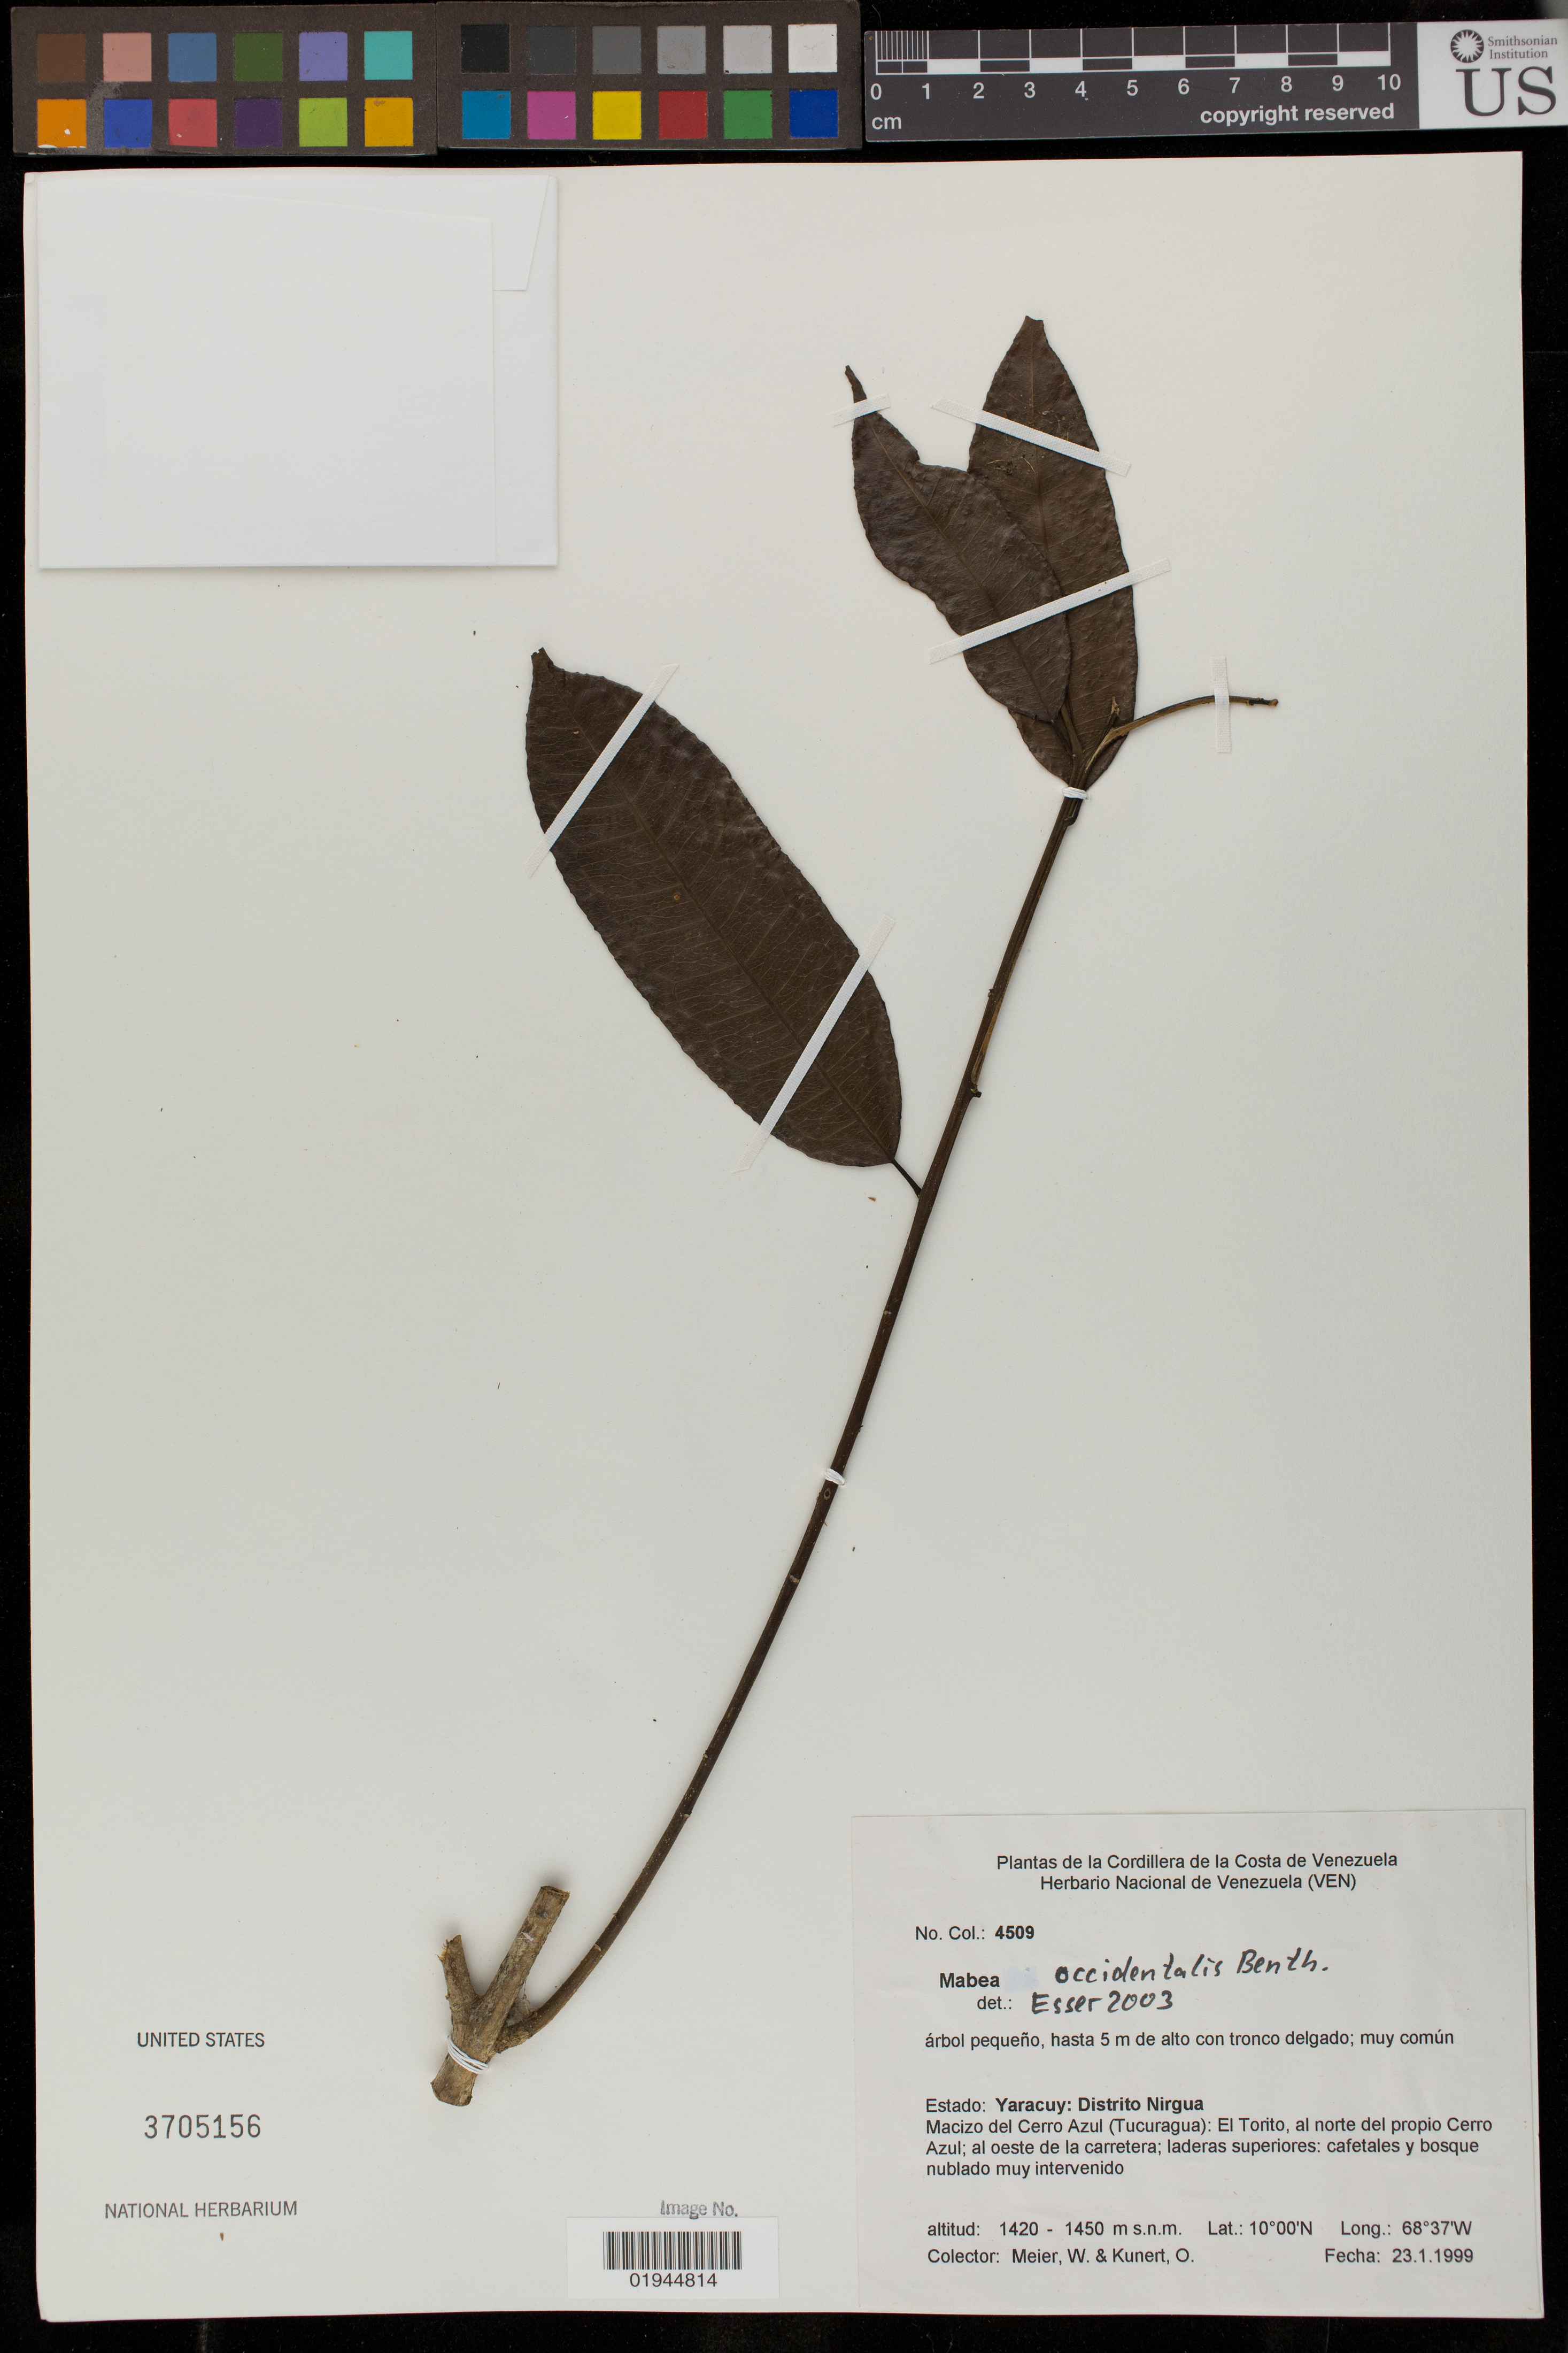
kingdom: Plantae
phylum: Tracheophyta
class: Magnoliopsida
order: Malpighiales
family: Euphorbiaceae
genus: Mabea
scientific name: Mabea occidentalis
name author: Benth.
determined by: Esser, --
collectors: W. Meier & O. Kunert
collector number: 4509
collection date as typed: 23 Jan 1999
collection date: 1999-01-23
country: Venezuela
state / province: Yaracuy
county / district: Nirgua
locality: Macizo del Cerro Azul (Tucuragua): El Torito, al norte de propio Cerro Azul; al oeste de la carretera; laderas superiores; cafetales y bosque nublado muy intervenido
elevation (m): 1420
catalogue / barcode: US 3705156